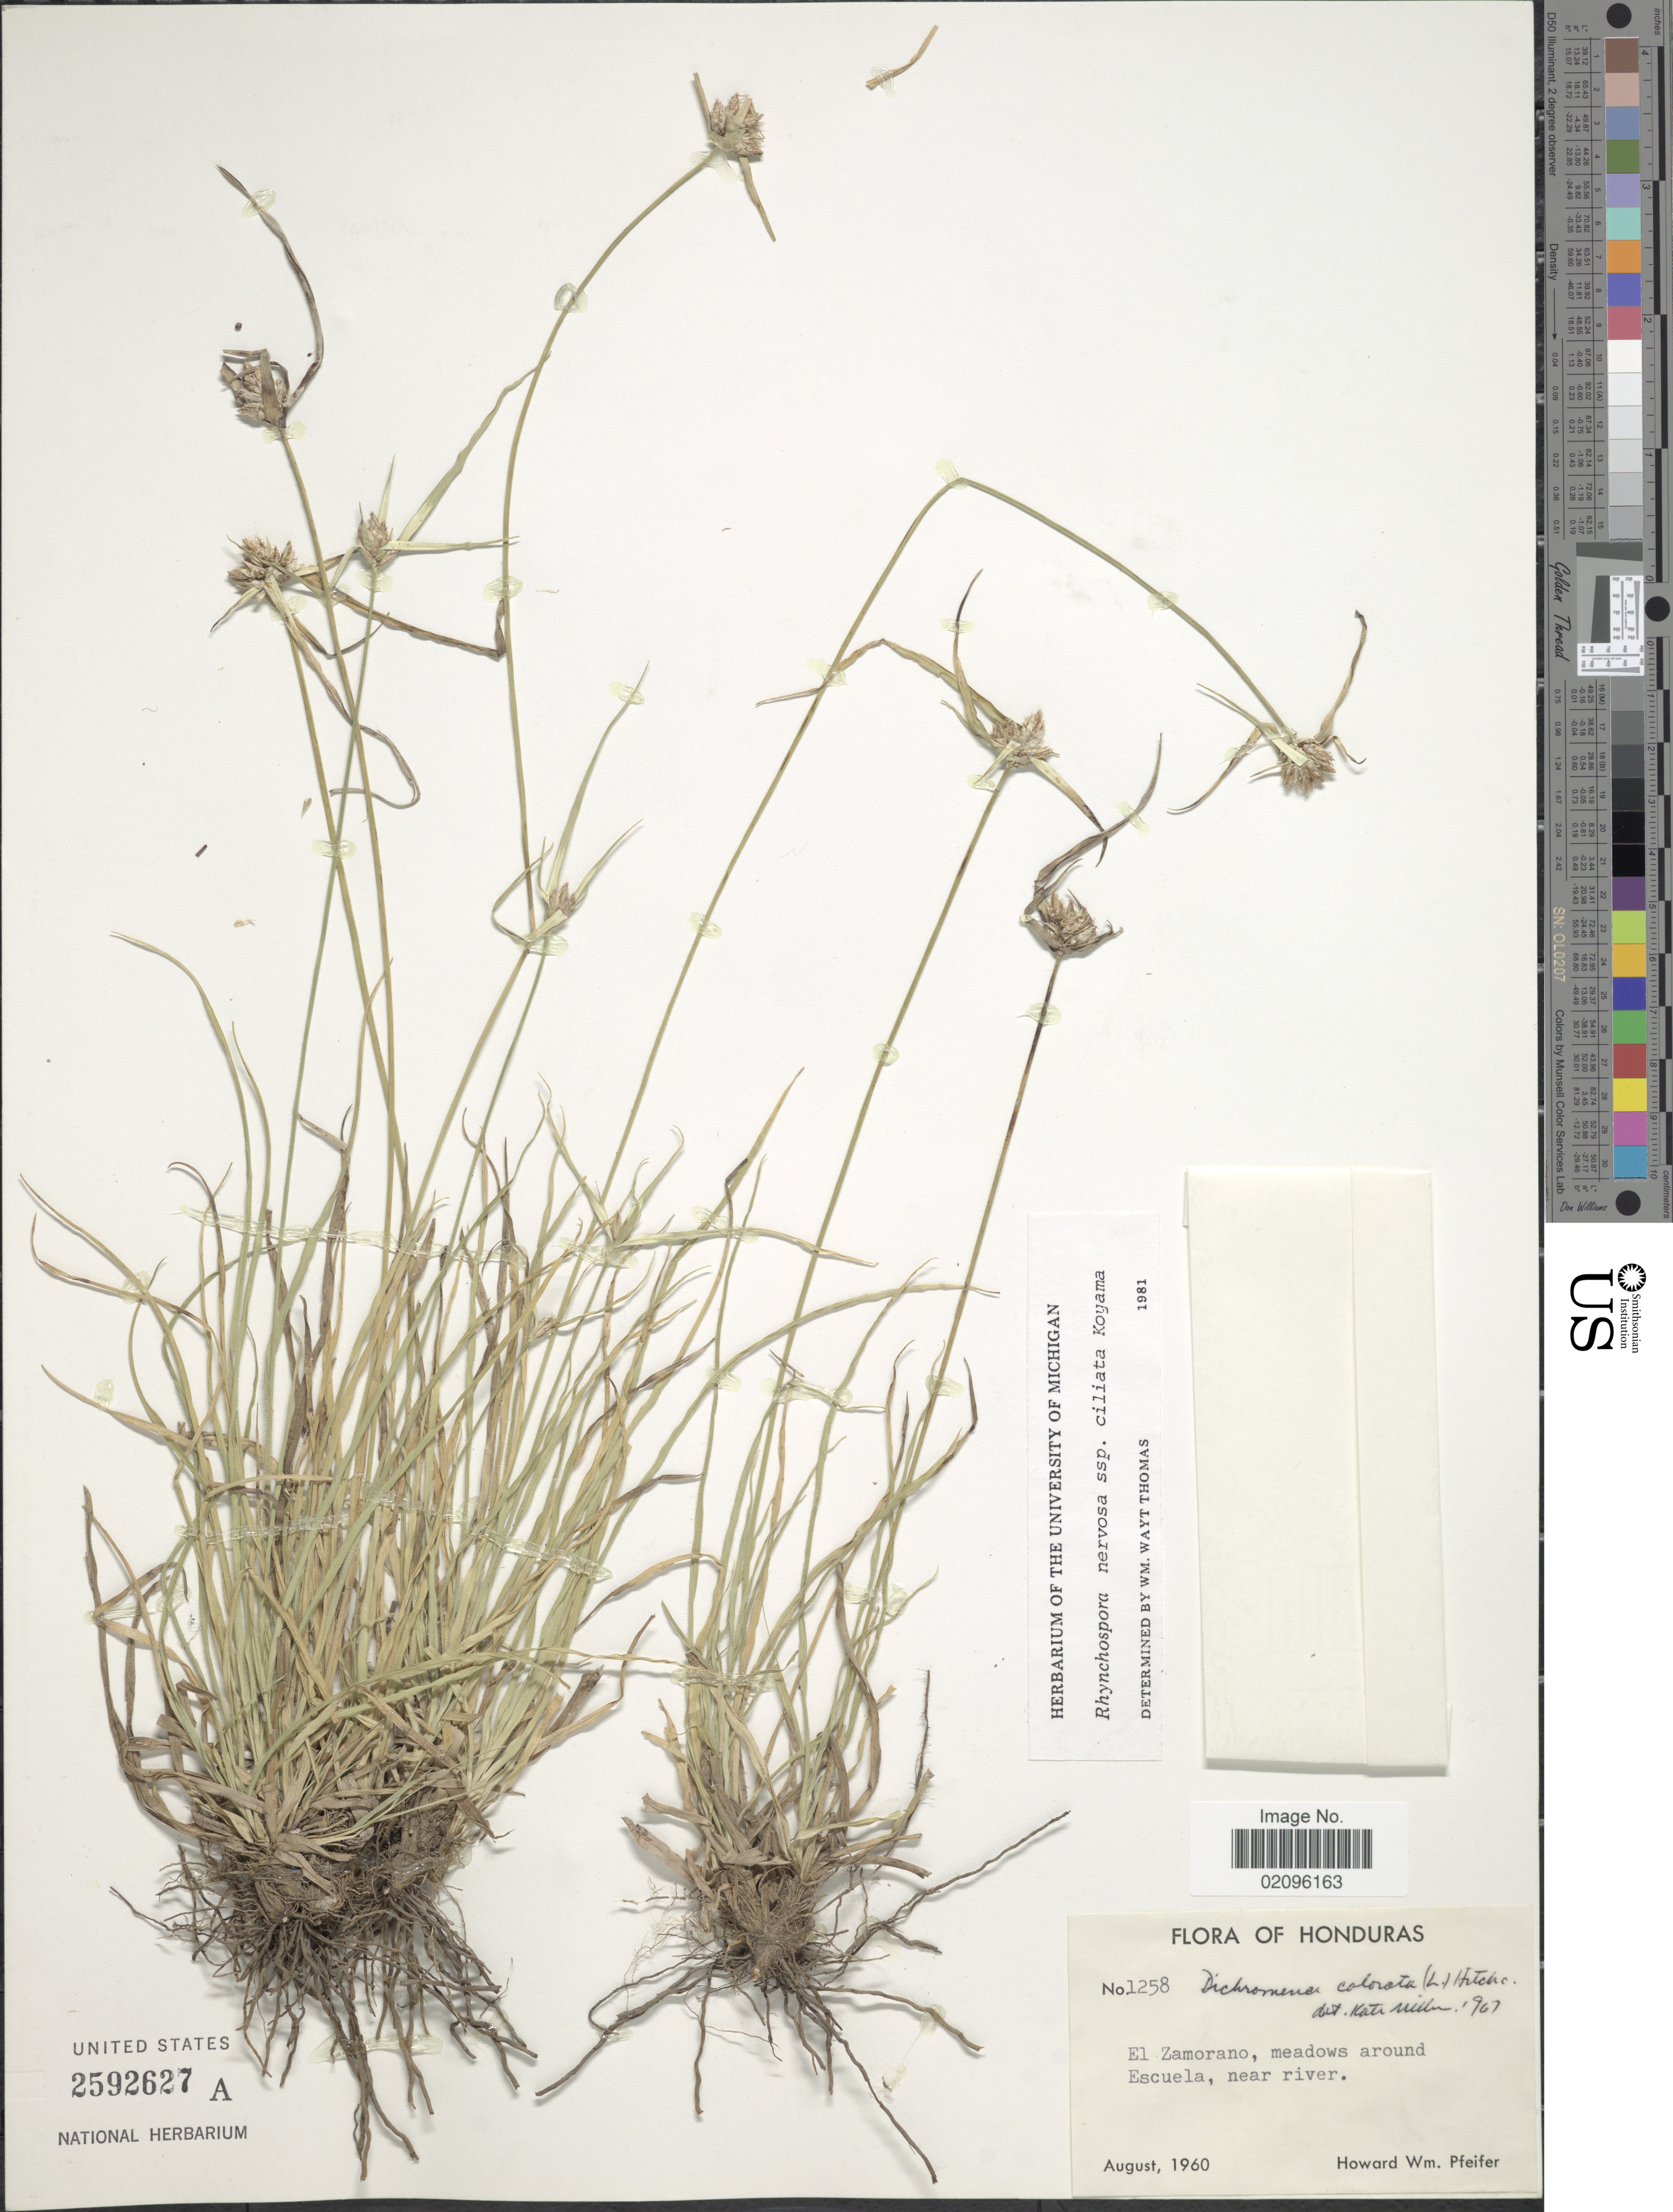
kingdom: Plantae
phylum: Tracheophyta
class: Liliopsida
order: Poales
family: Cyperaceae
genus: Rhynchospora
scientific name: Rhynchospora nervosa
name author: (Vahl) Boeckeler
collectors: H. W. Pfeifer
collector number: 1258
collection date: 1960-08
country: Honduras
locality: El Zamorano, meadows around Escuela, near river.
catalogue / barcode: US 2592627A